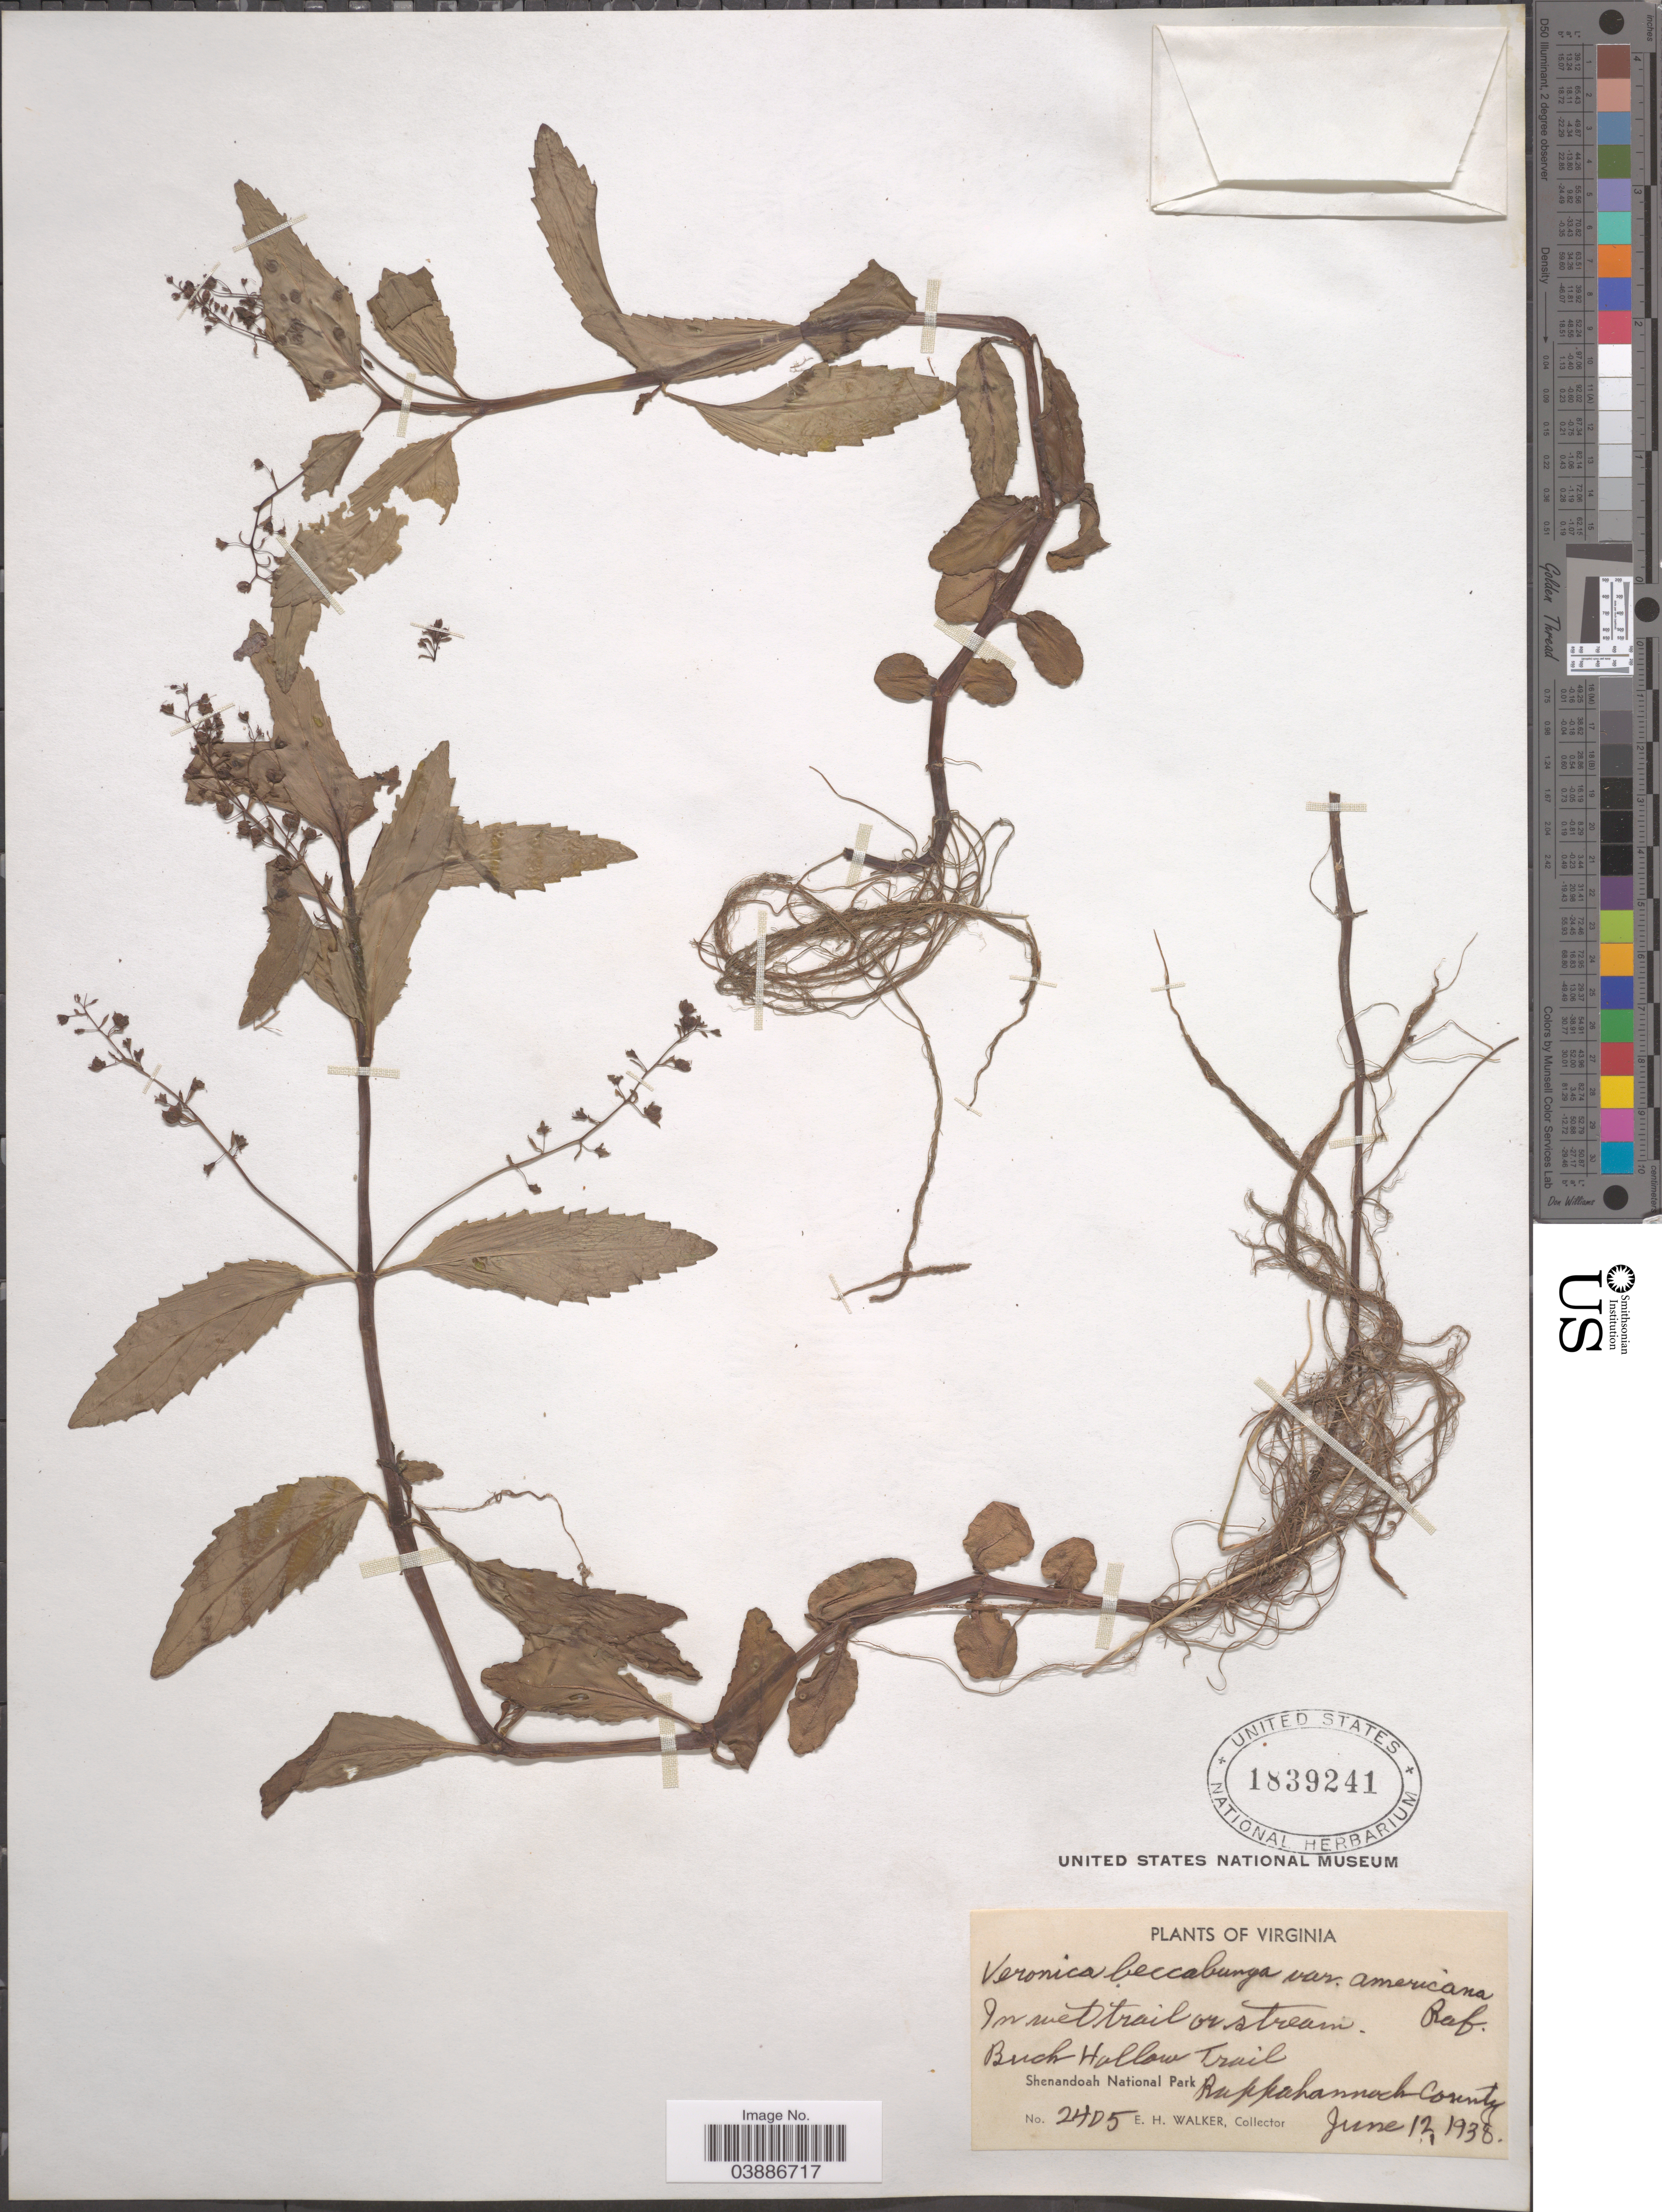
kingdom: Plantae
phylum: Tracheophyta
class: Magnoliopsida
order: Lamiales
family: Plantaginaceae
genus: Veronica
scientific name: Veronica americana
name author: Schwein. ex Benth.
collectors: E. H. Walker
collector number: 2405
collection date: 1938-06-12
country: United States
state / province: Virginia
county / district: Rappahannock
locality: Buck Hollow Trail. Shenandoah National Park. Ruppahannock County.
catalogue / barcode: US 1839241